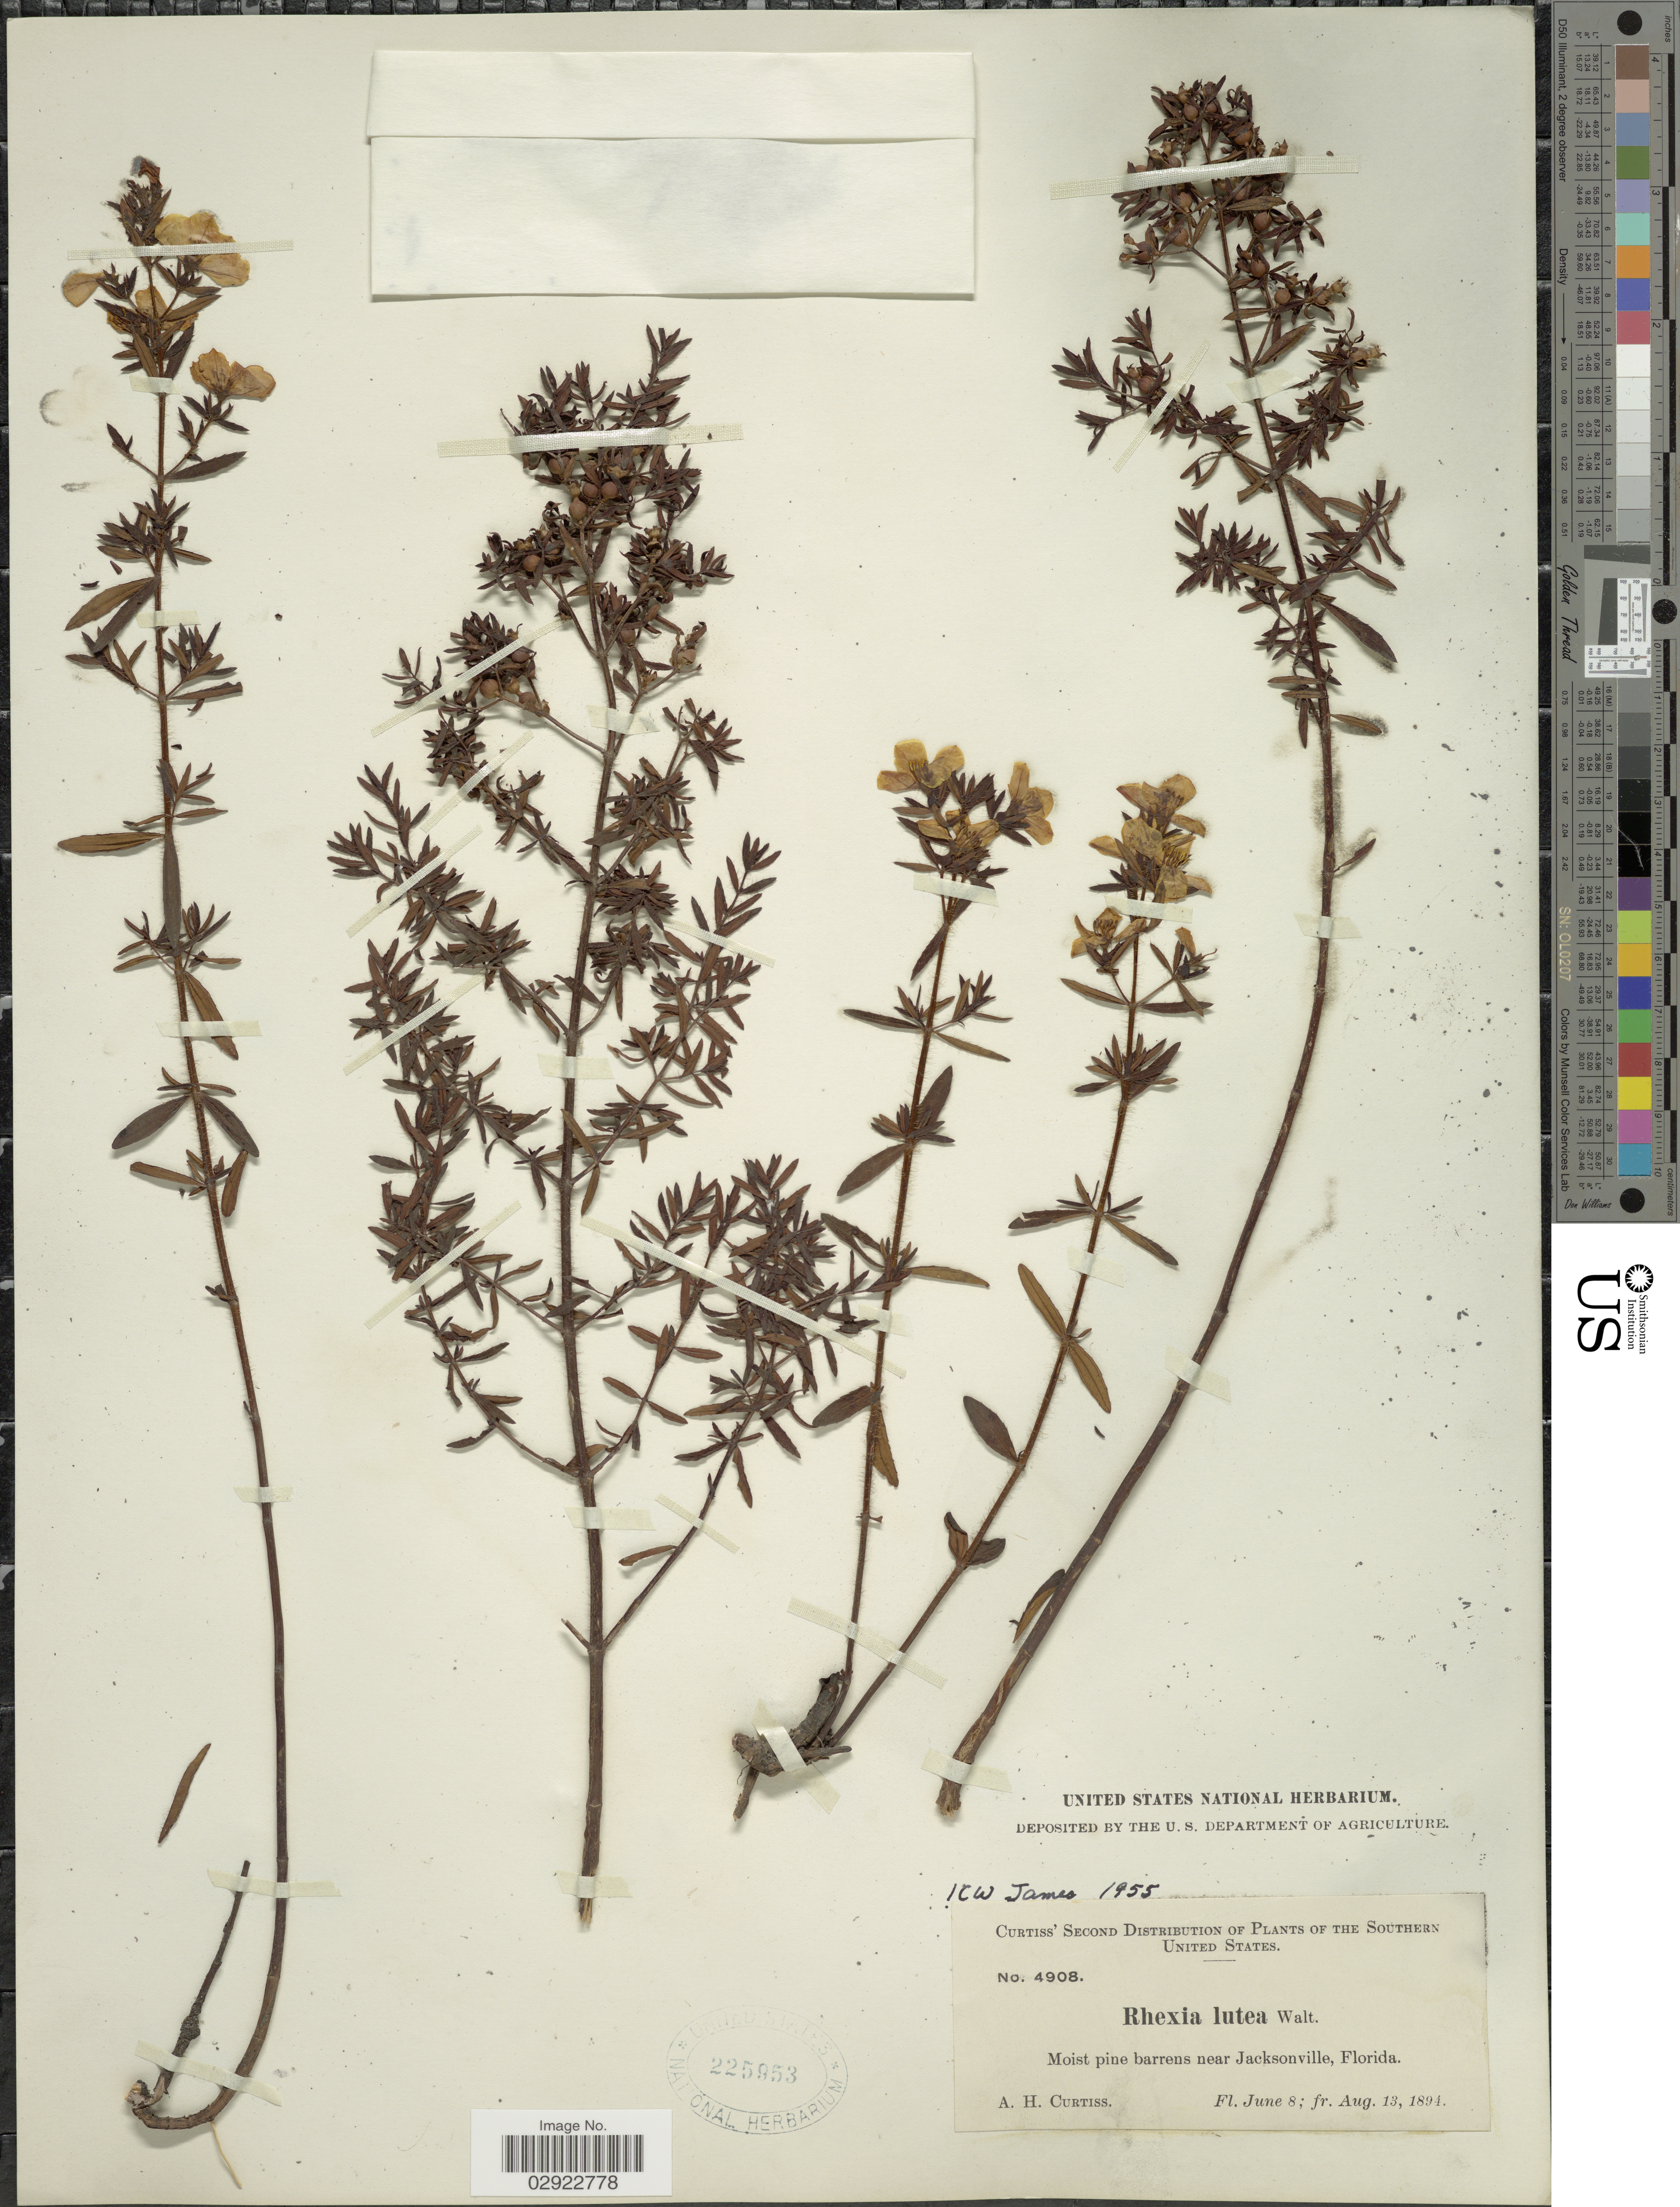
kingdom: Plantae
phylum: Tracheophyta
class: Magnoliopsida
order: Myrtales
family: Melastomataceae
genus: Rhexia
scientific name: Rhexia lutea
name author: Walter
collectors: A. H. Curtiss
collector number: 4908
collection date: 1894-06-08/1894-08-13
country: United States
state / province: Florida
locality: Southern United States. Moist pine barrens near Jacksonville.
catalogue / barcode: US 225953